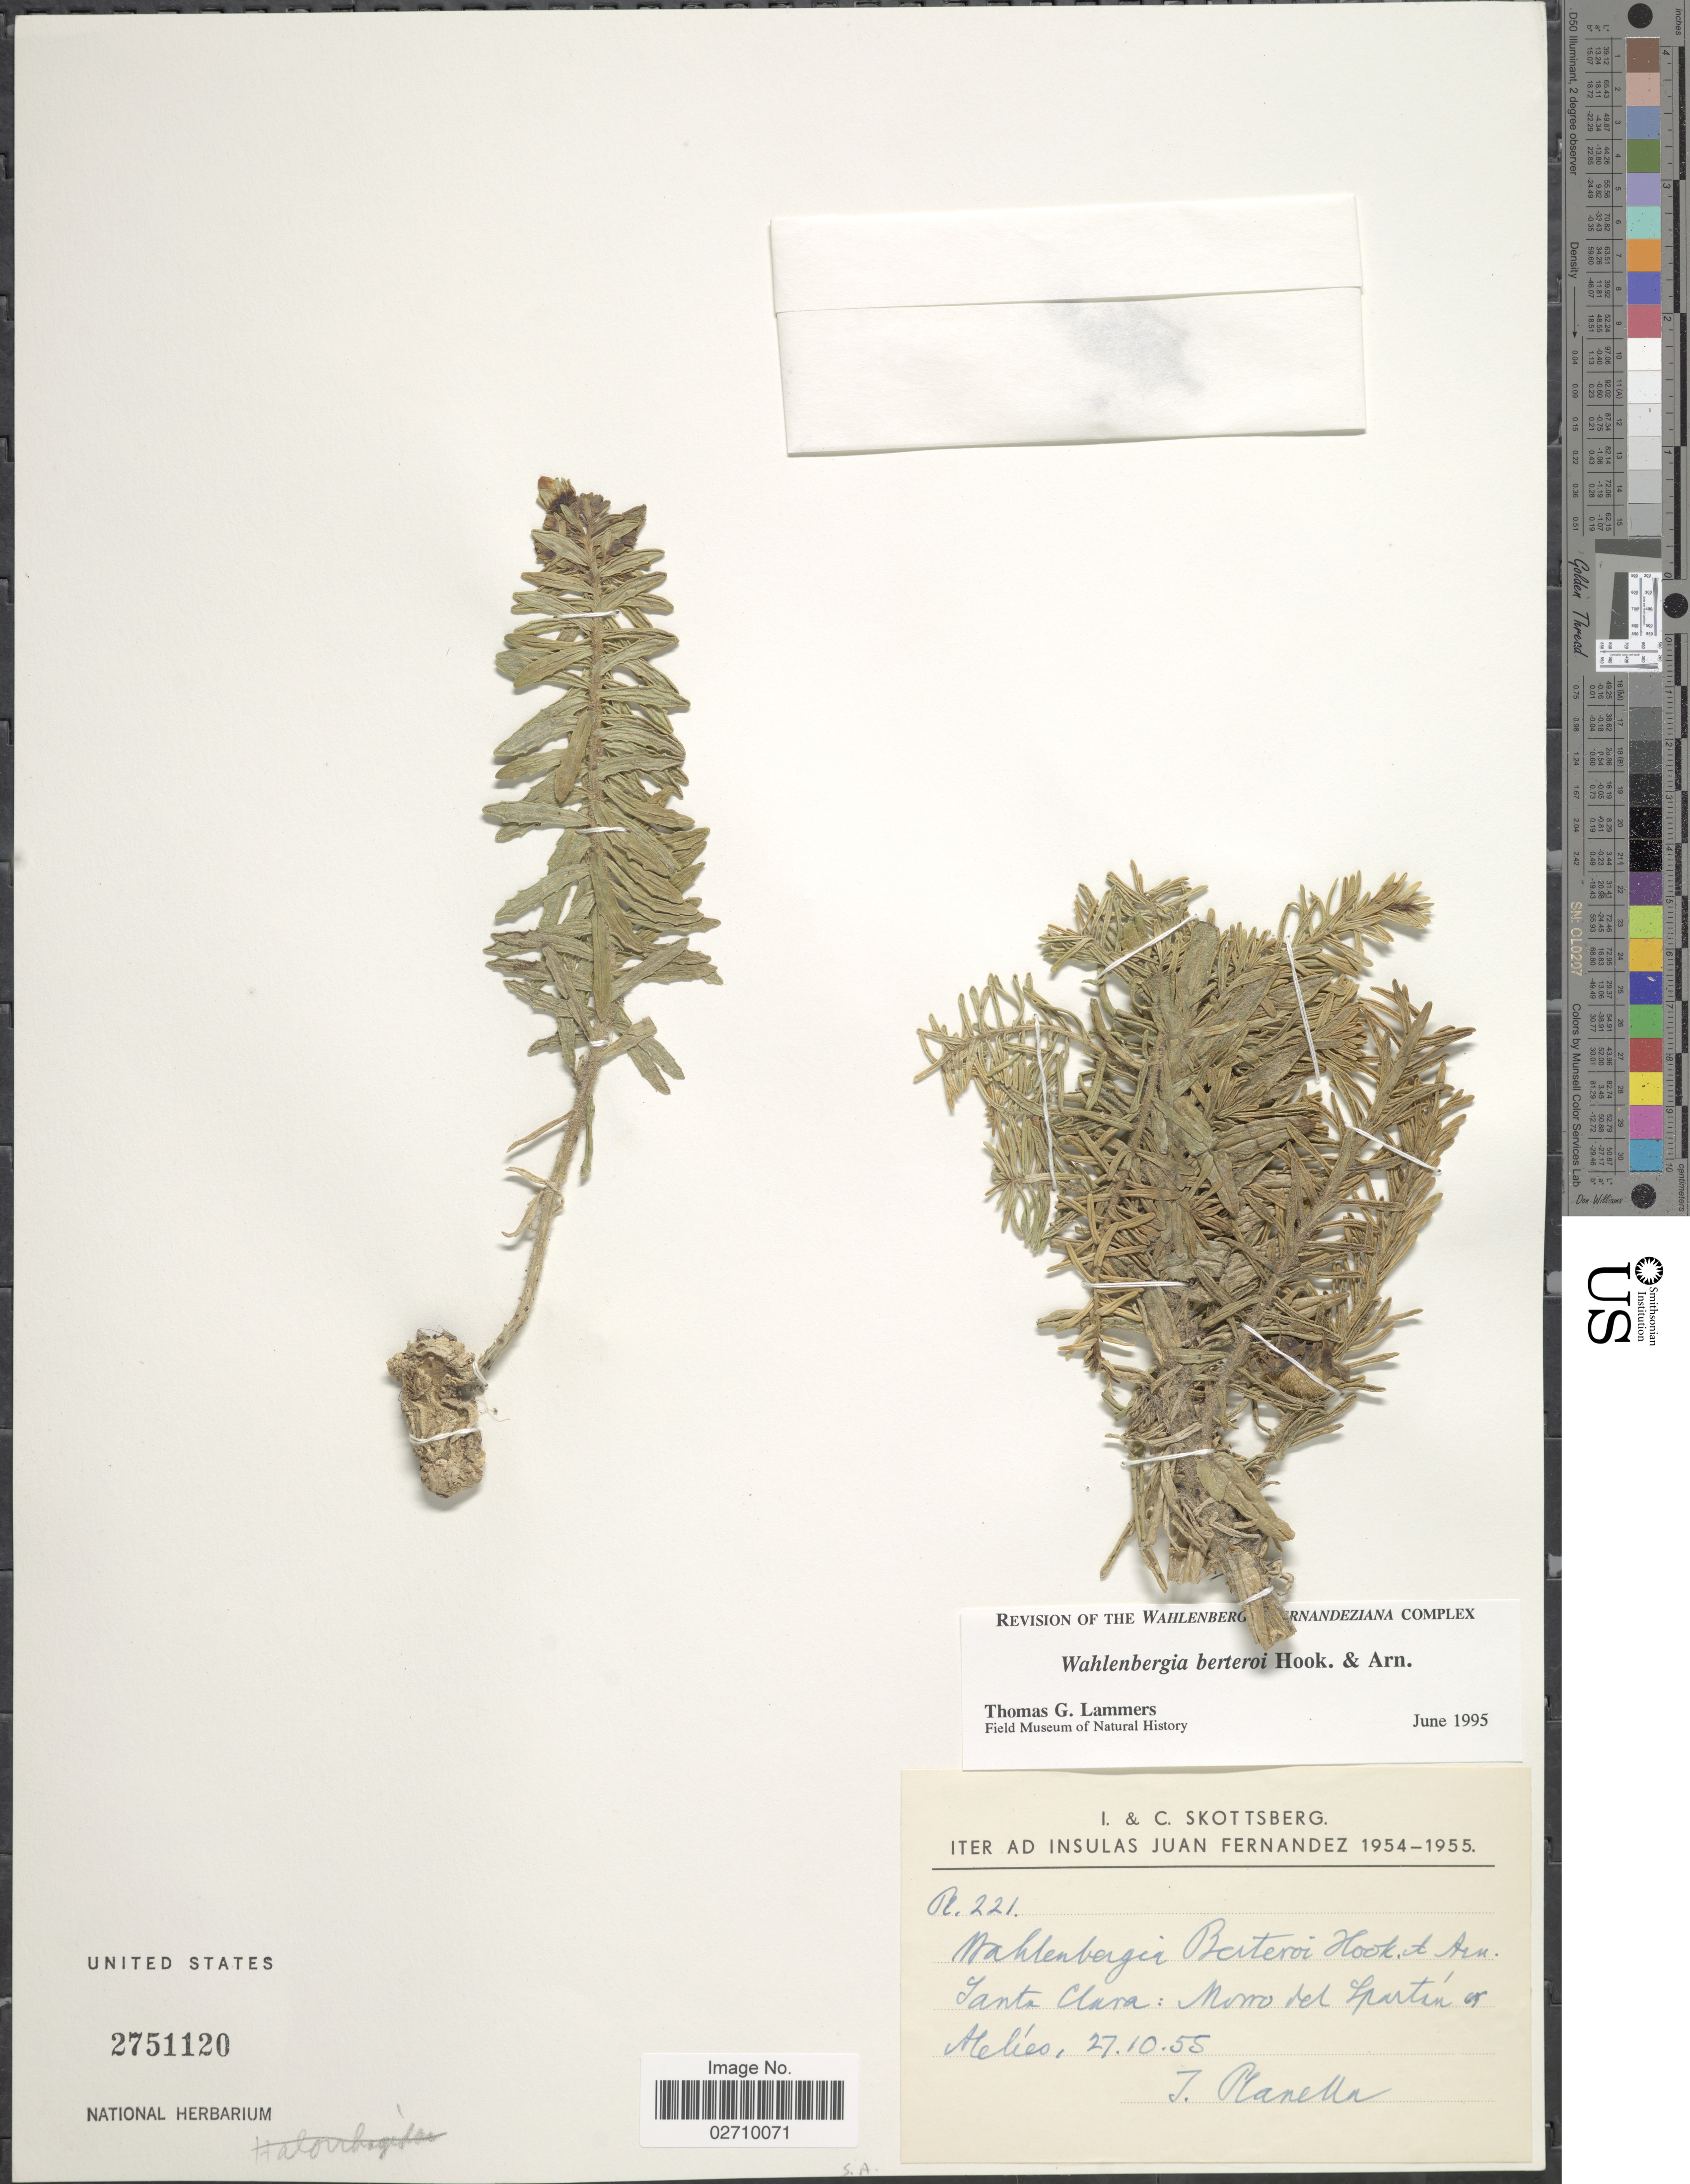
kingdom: Plantae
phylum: Tracheophyta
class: Magnoliopsida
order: Asterales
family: Campanulaceae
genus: Wahlenbergia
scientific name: Wahlenbergia berteroi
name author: Hook. & Arn.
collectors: I. Planella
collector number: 221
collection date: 1955-10-27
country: Chile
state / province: Valparaíso (V)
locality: Iter ad insulas Juan Fernandez, Santa Clara: Morro del Spartan or Atelies [interpreted]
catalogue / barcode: US 2751120